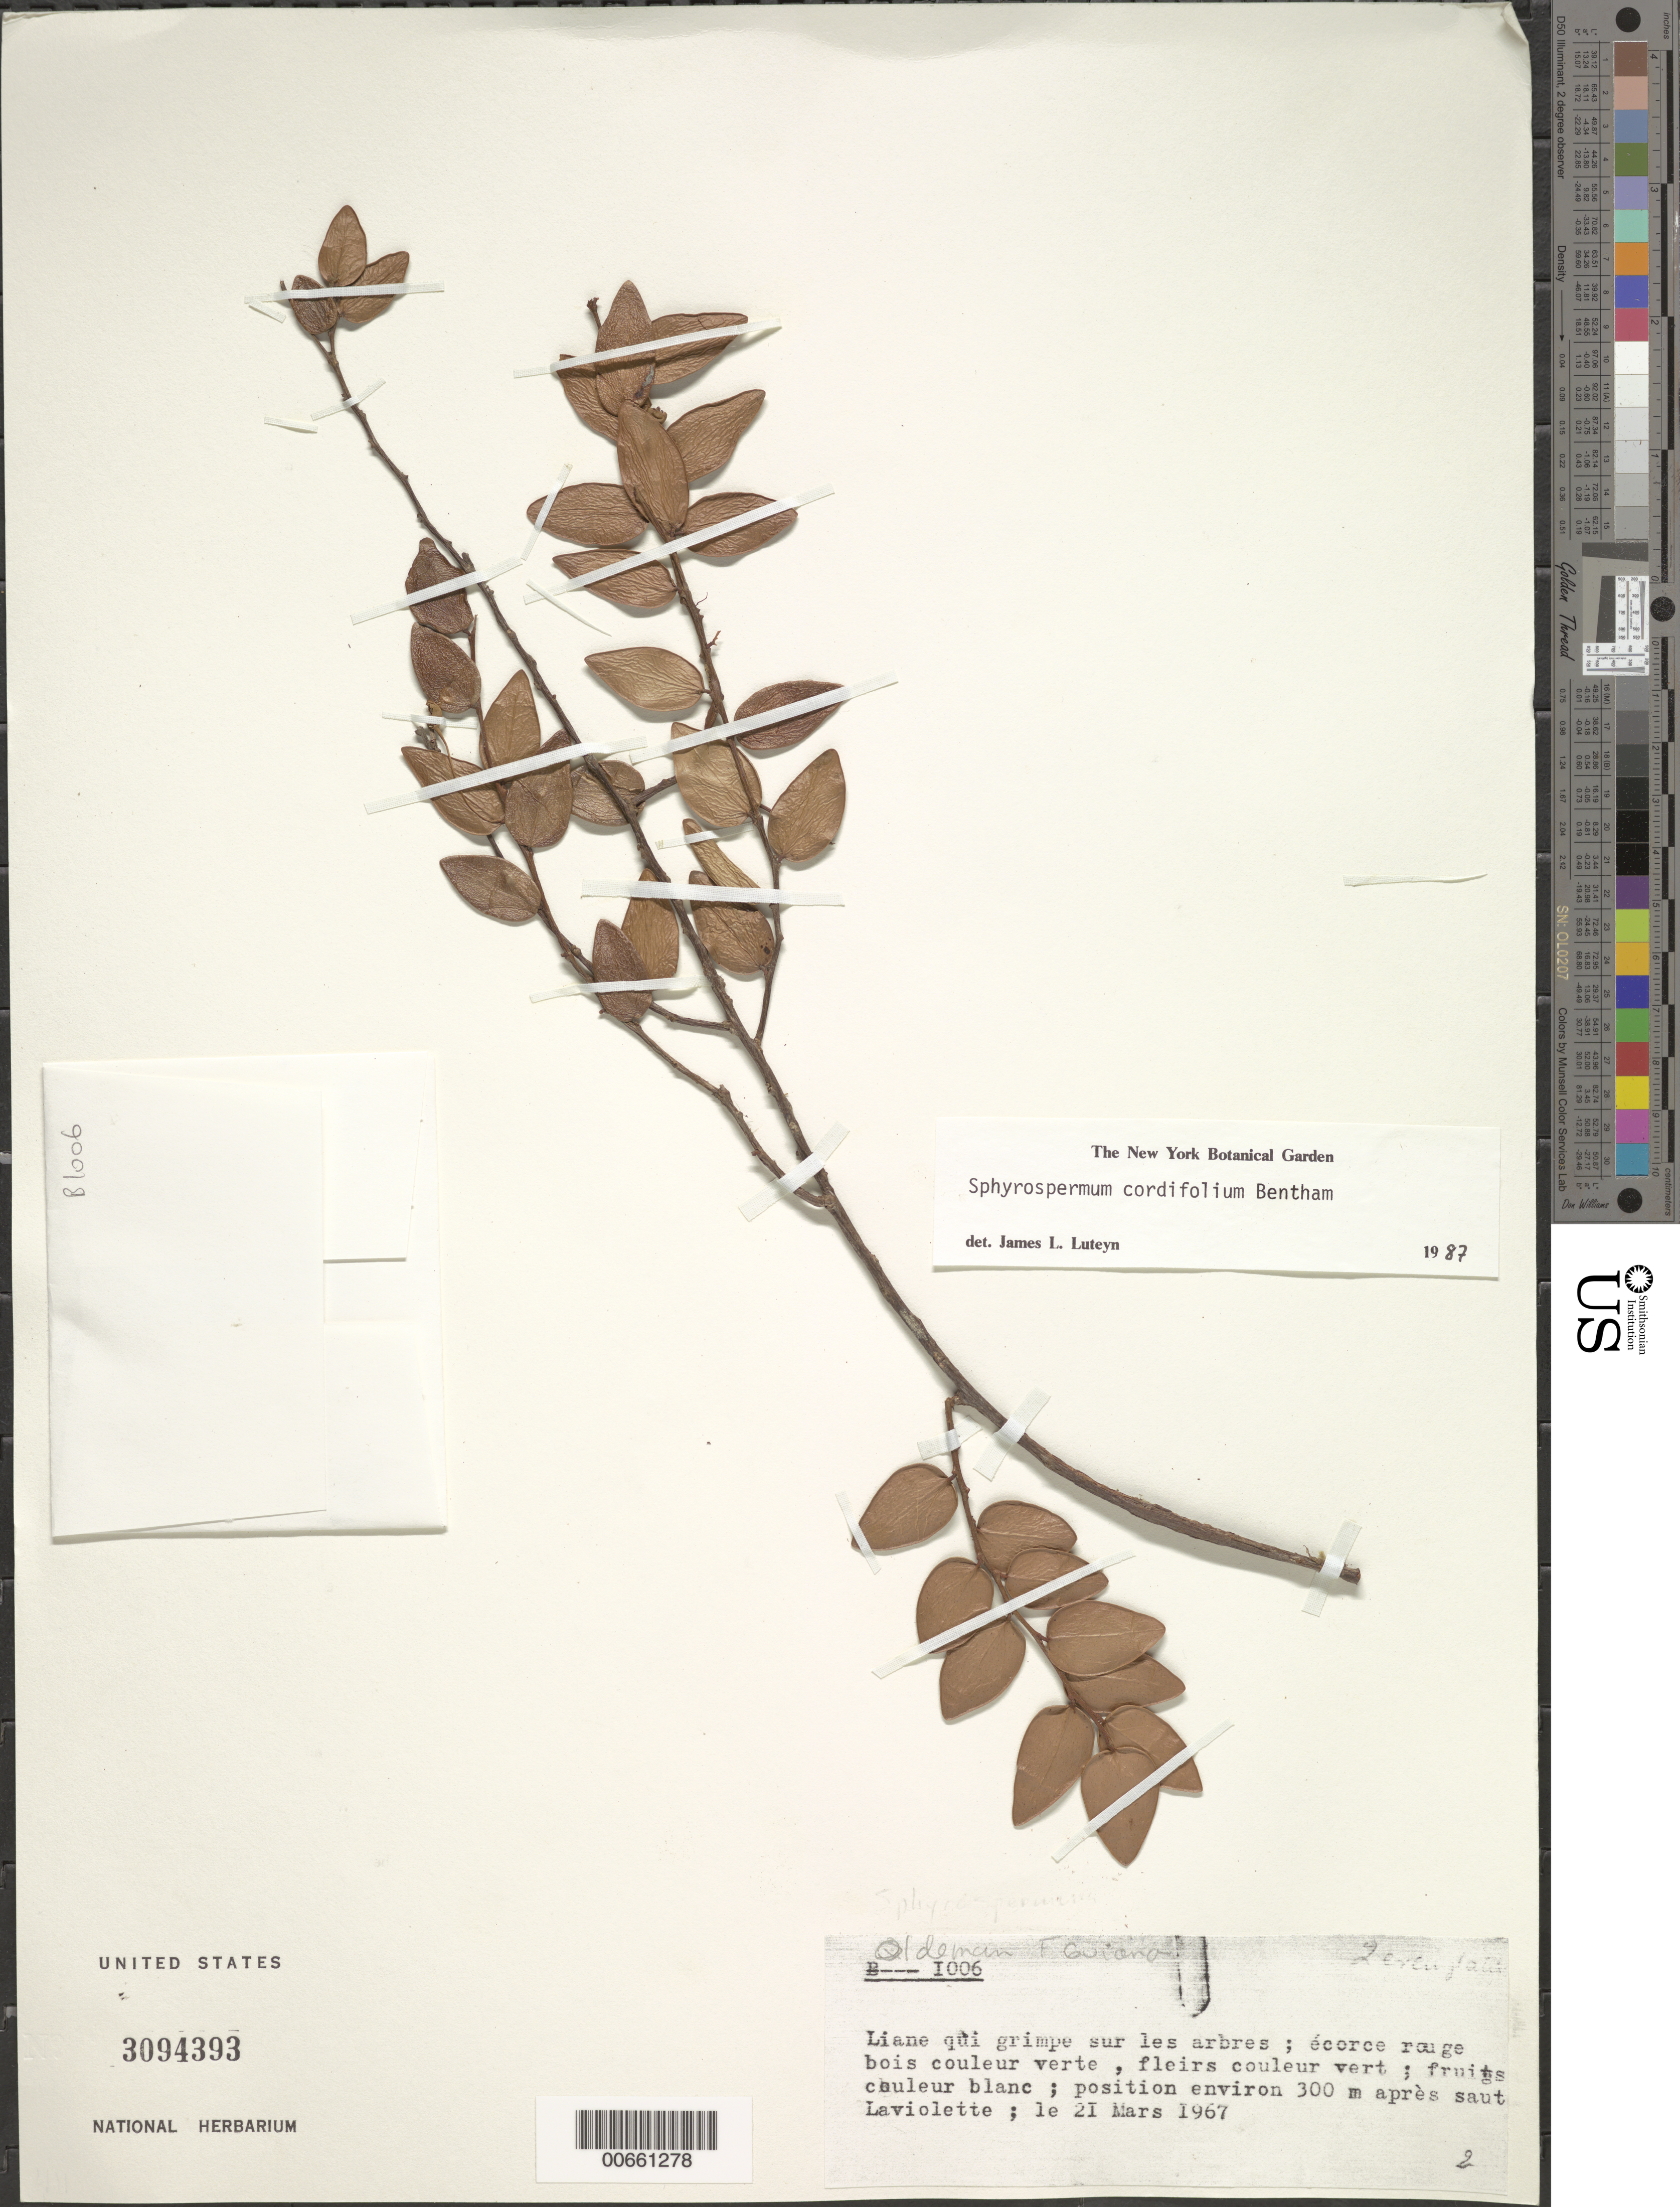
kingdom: Plantae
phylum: Tracheophyta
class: Magnoliopsida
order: Ericales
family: Ericaceae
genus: Sphyrospermum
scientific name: Sphyrospermum cordifolium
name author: Benth.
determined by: Luteyn, J. L.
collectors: R. Oldeman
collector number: B 1006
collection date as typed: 21-Mar-67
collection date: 1967-03-21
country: French Guiana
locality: Saut Laviolette, Fleuve Approuague, Riv. Matarony, 300 m from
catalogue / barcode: US 3094393